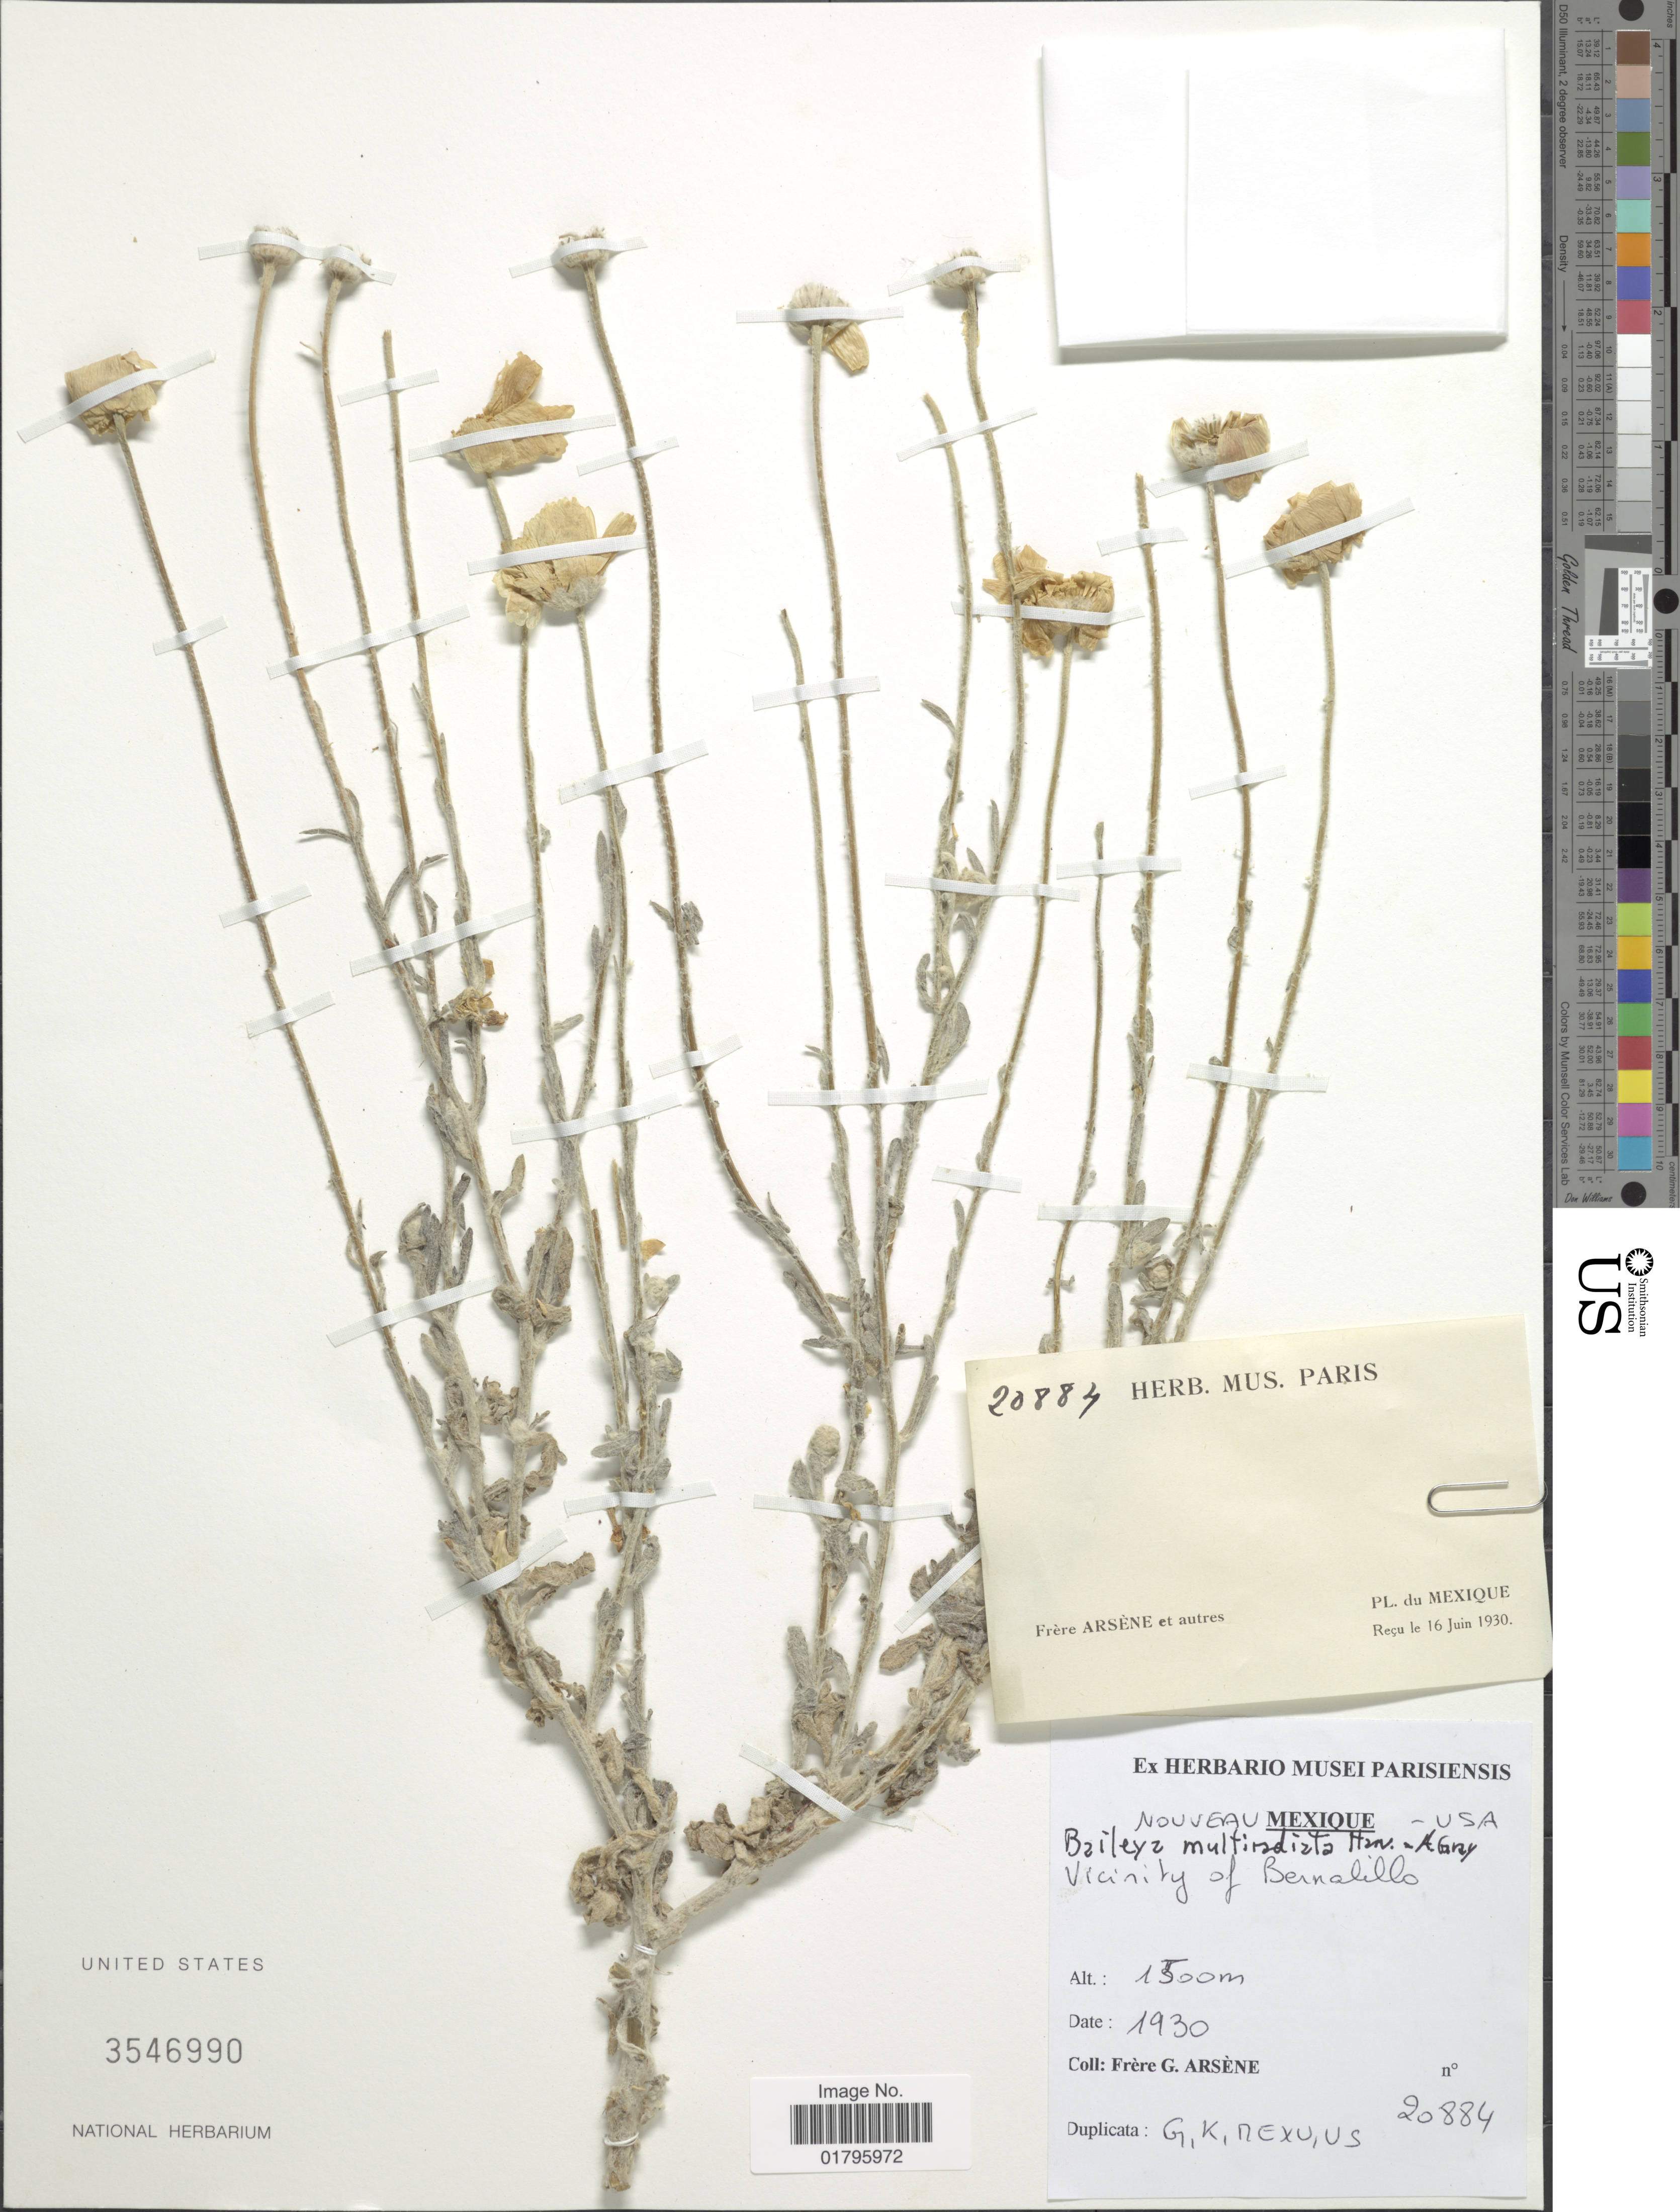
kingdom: Plantae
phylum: Tracheophyta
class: Magnoliopsida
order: Asterales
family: Asteraceae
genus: Baileya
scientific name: Baileya multiradiata var. multiradiata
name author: Harv. & A. Gray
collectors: Bro. G. Arsène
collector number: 20884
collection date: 1930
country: United States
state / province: New Mexico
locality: Nouveau Mexique - USA. Vicinity of Bernalillo.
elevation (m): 1500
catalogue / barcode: US 3546990